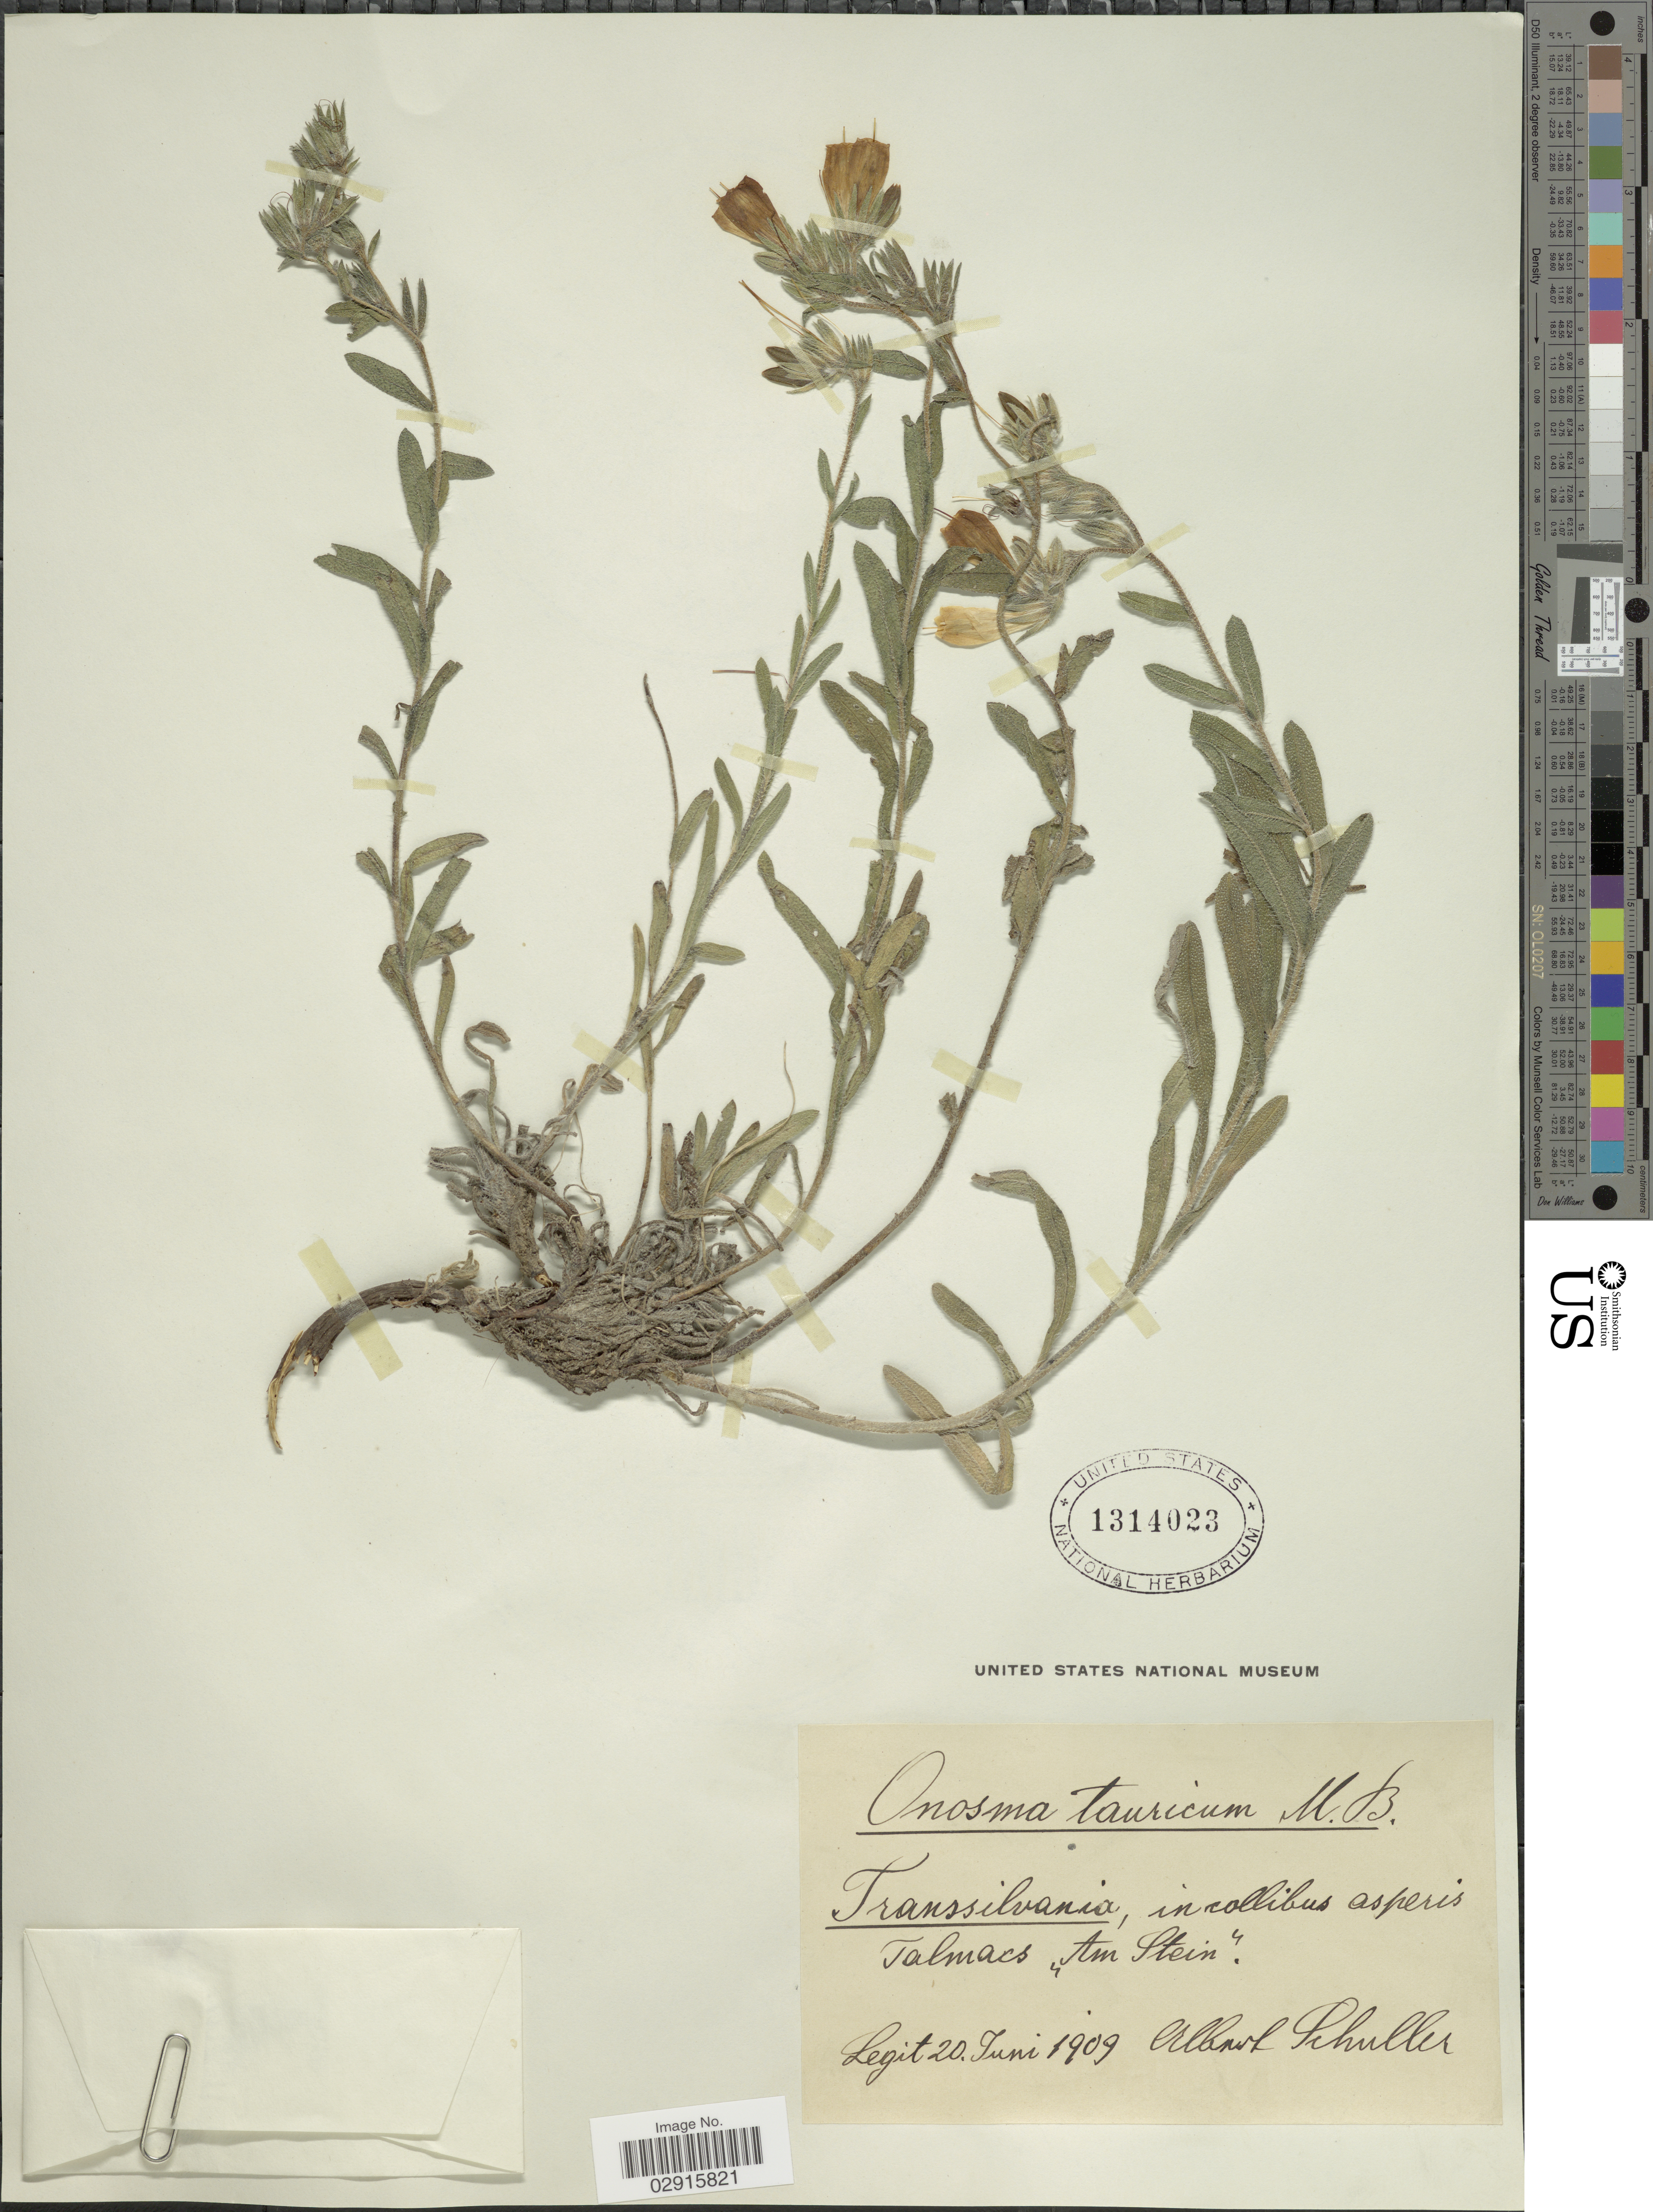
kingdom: Plantae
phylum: Tracheophyta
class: Magnoliopsida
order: Boraginales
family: Boraginaceae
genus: Onosma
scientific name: Onosma taurica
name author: Pall. ex Willd.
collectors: A. Schuller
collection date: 1909-06-20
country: Romania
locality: Transsilvania, in collibus asperis Talmacs "Am Stein".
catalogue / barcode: US 1314023